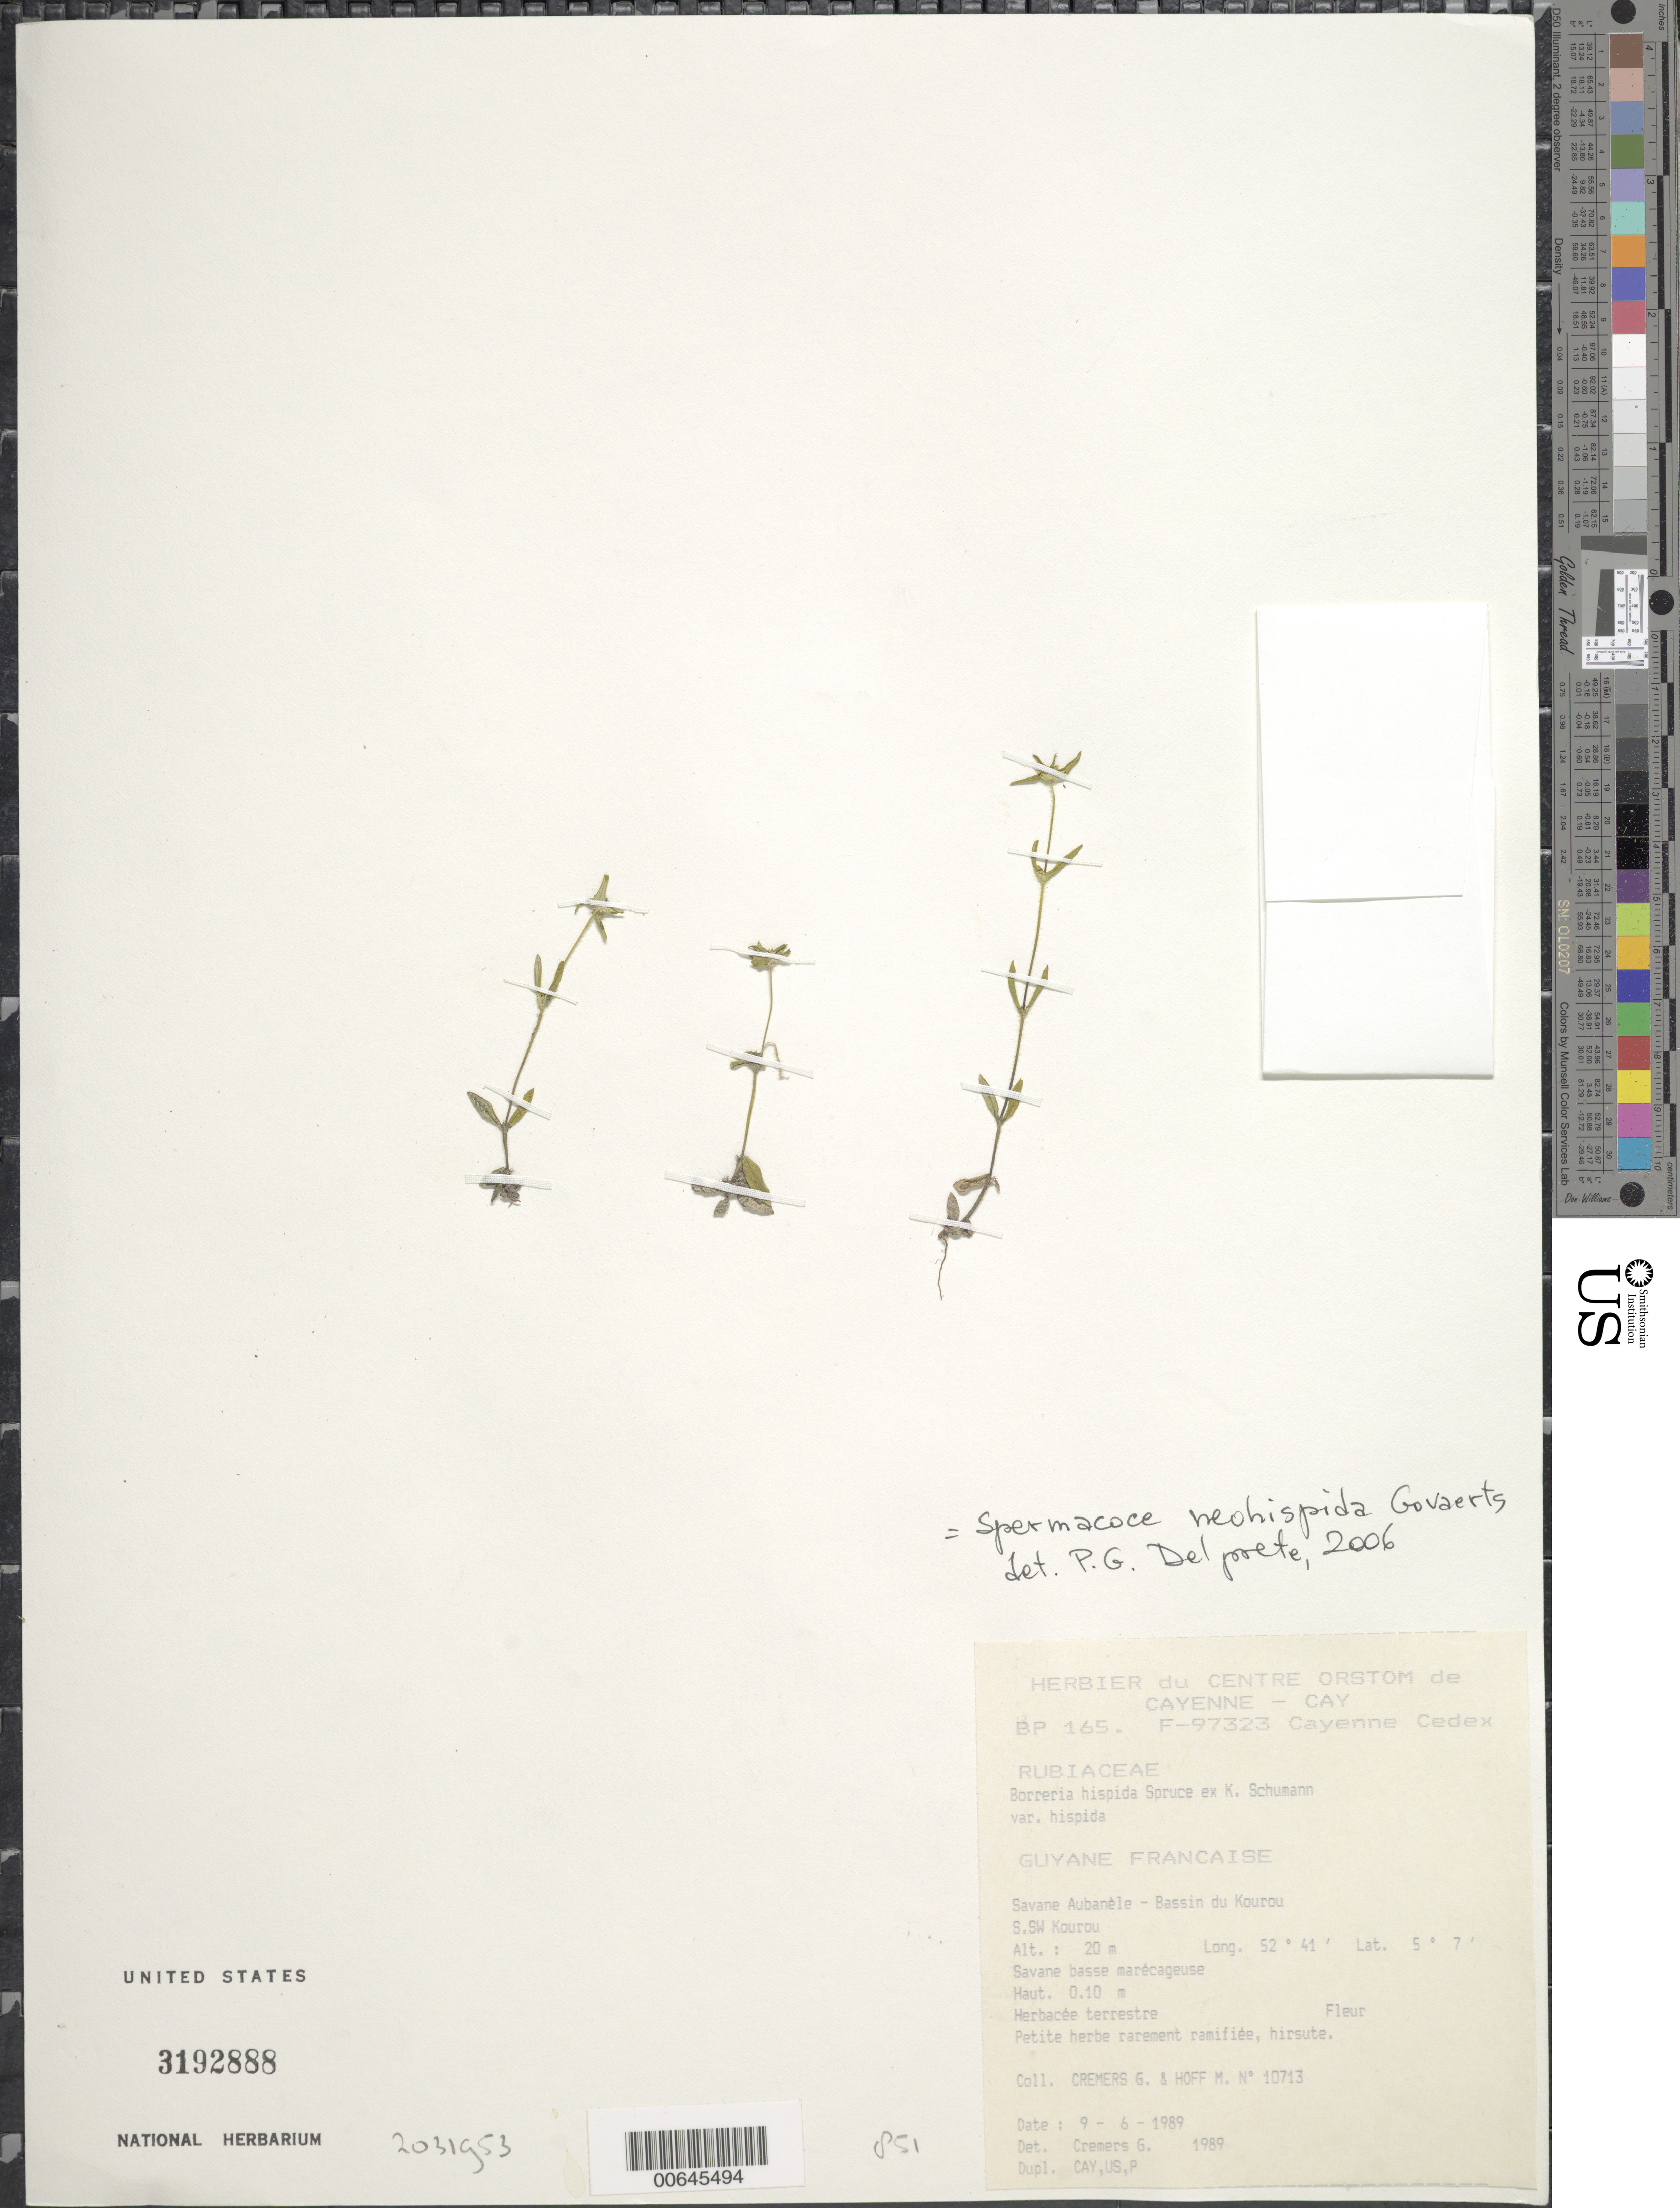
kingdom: Plantae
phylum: Tracheophyta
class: Magnoliopsida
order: Gentianales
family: Rubiaceae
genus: Spermacoce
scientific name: Spermacoce hispida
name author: L.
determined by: Delprete, P. G., Herb. de Guyane Cay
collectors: G. Cremers & M. Hoff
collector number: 10713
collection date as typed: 9-Jun-89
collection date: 1989-06-09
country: French Guiana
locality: Savane Aubanèle, Bassin du Kourou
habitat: Savane basse marecageuse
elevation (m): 20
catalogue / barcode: US 3192888